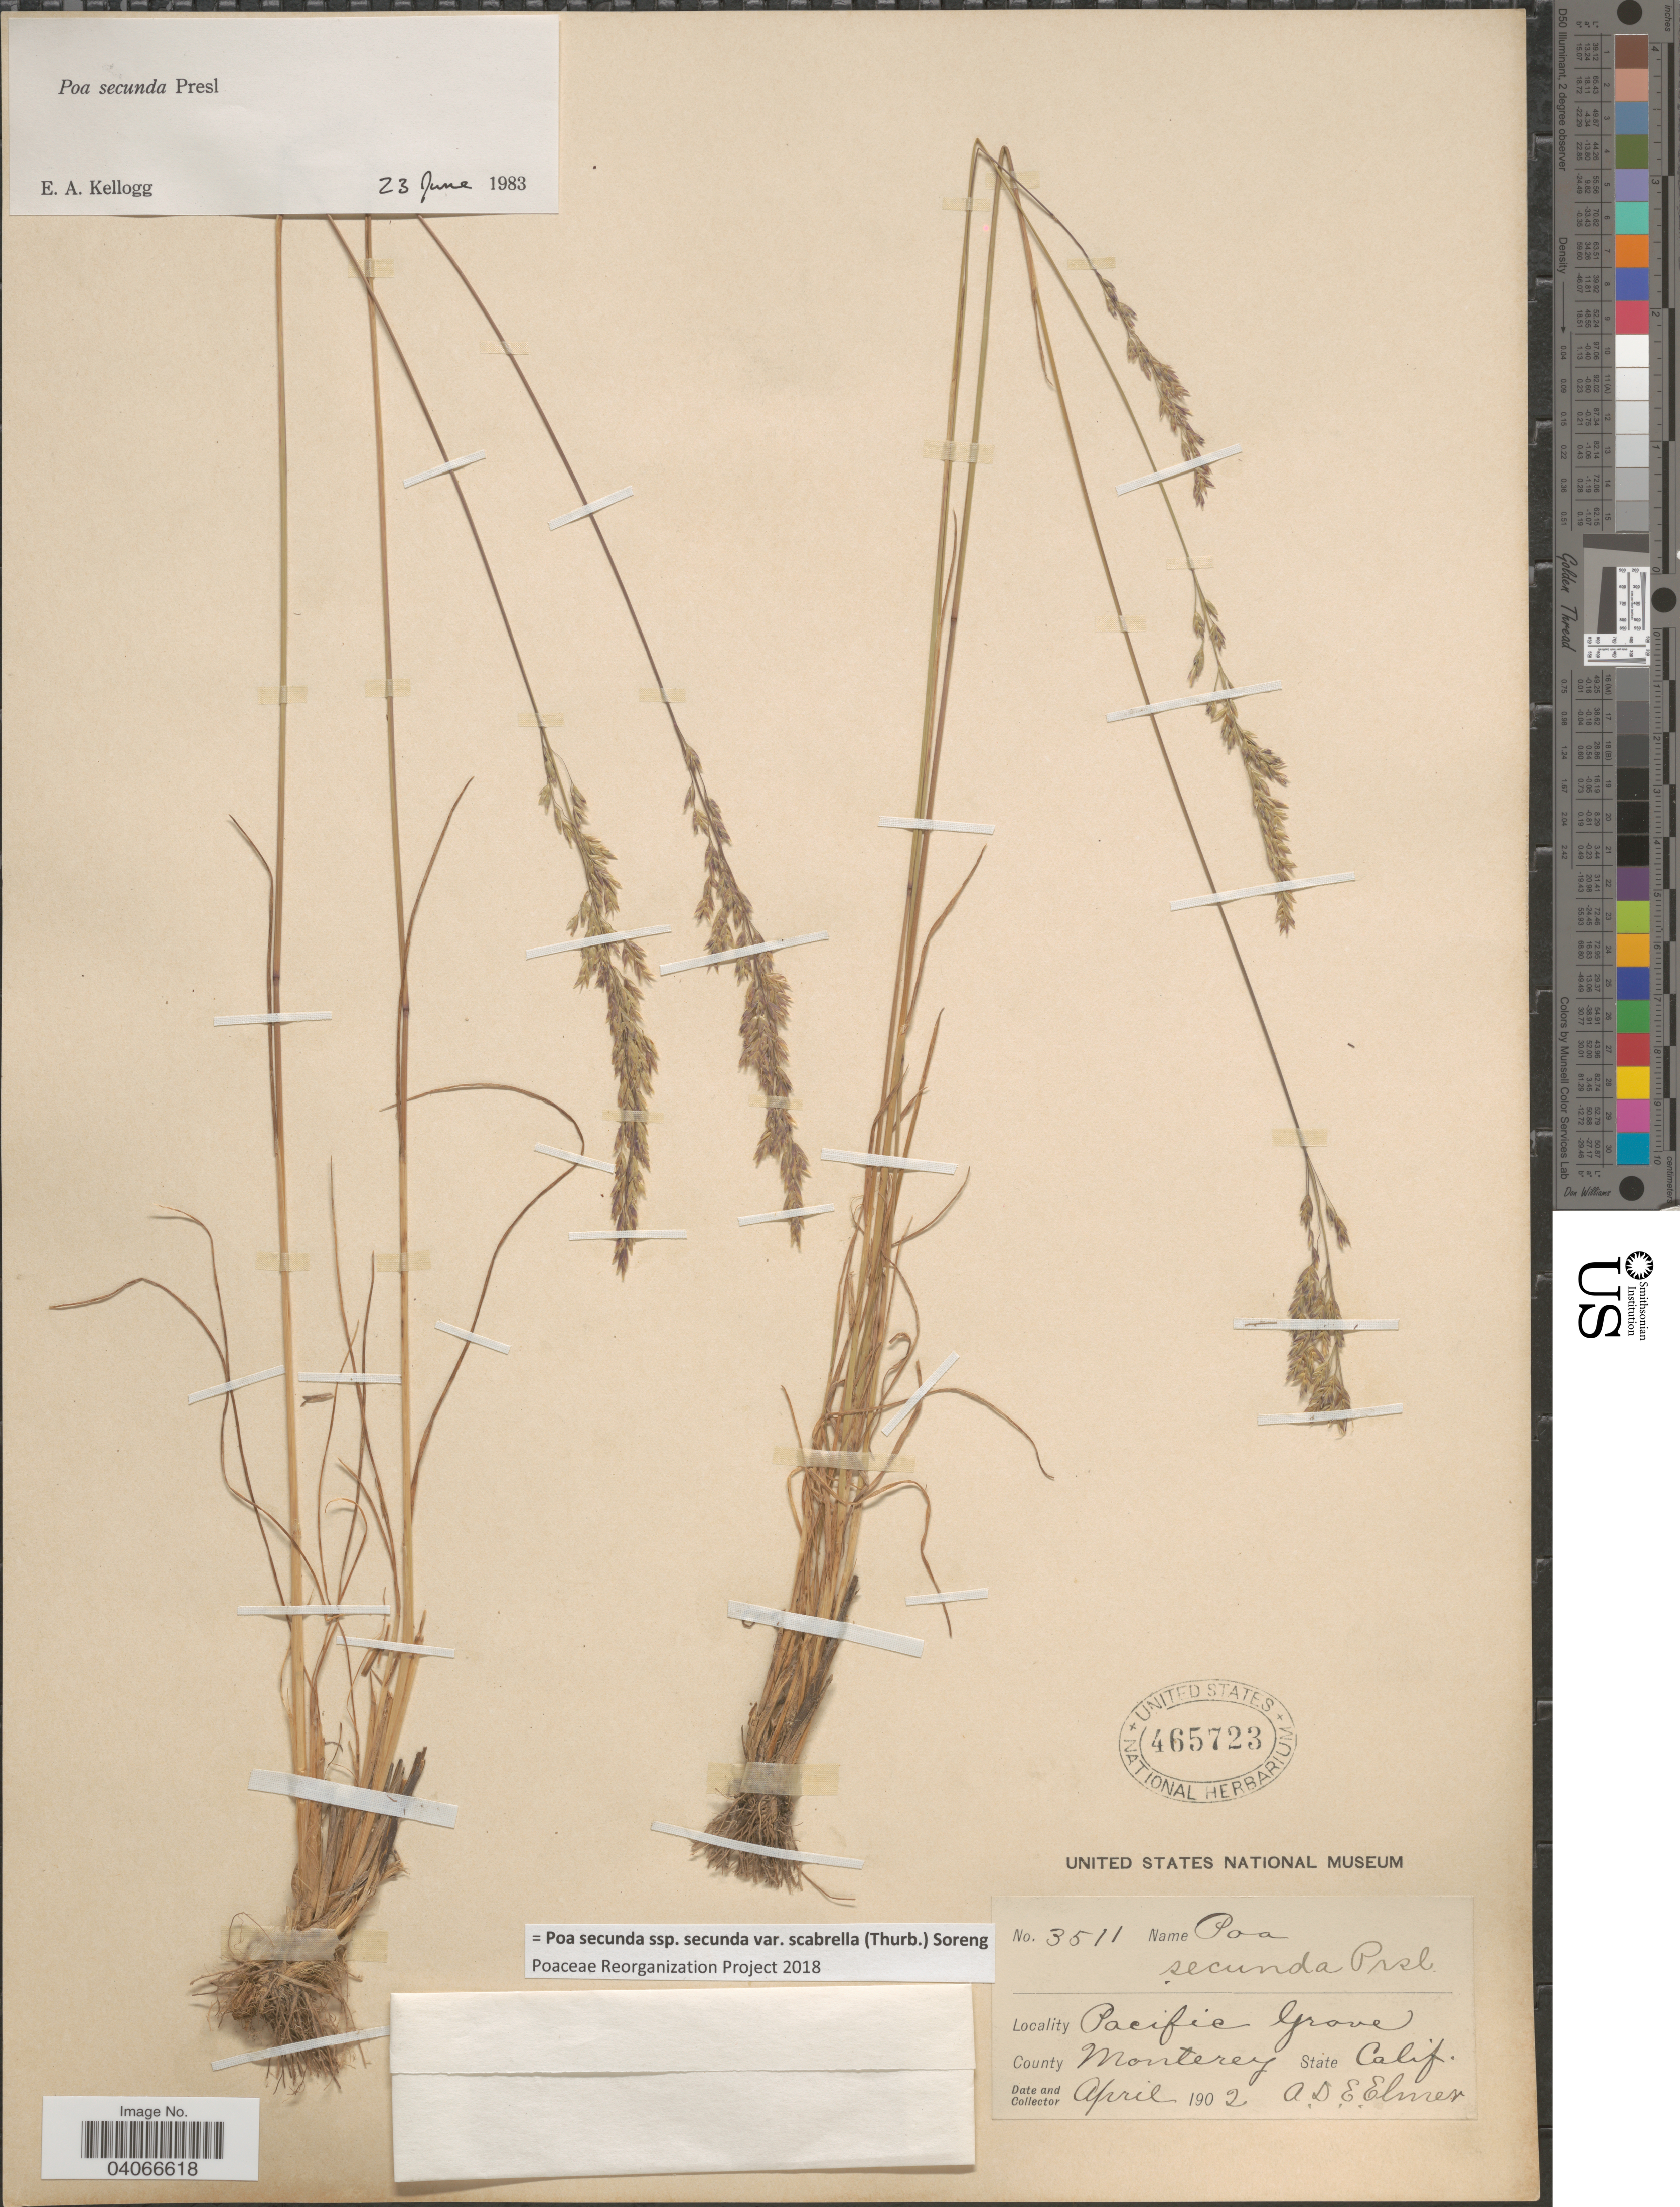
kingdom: Plantae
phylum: Tracheophyta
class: Liliopsida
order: Poales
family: Poaceae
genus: Poa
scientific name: Poa secunda subsp. secunda var. scabrella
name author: (Thurb.) Soreng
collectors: A. D. E. Elmer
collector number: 3511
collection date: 1902-04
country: United States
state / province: California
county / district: Monterey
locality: Pacific Grove. County Monterey.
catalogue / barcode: US 465723